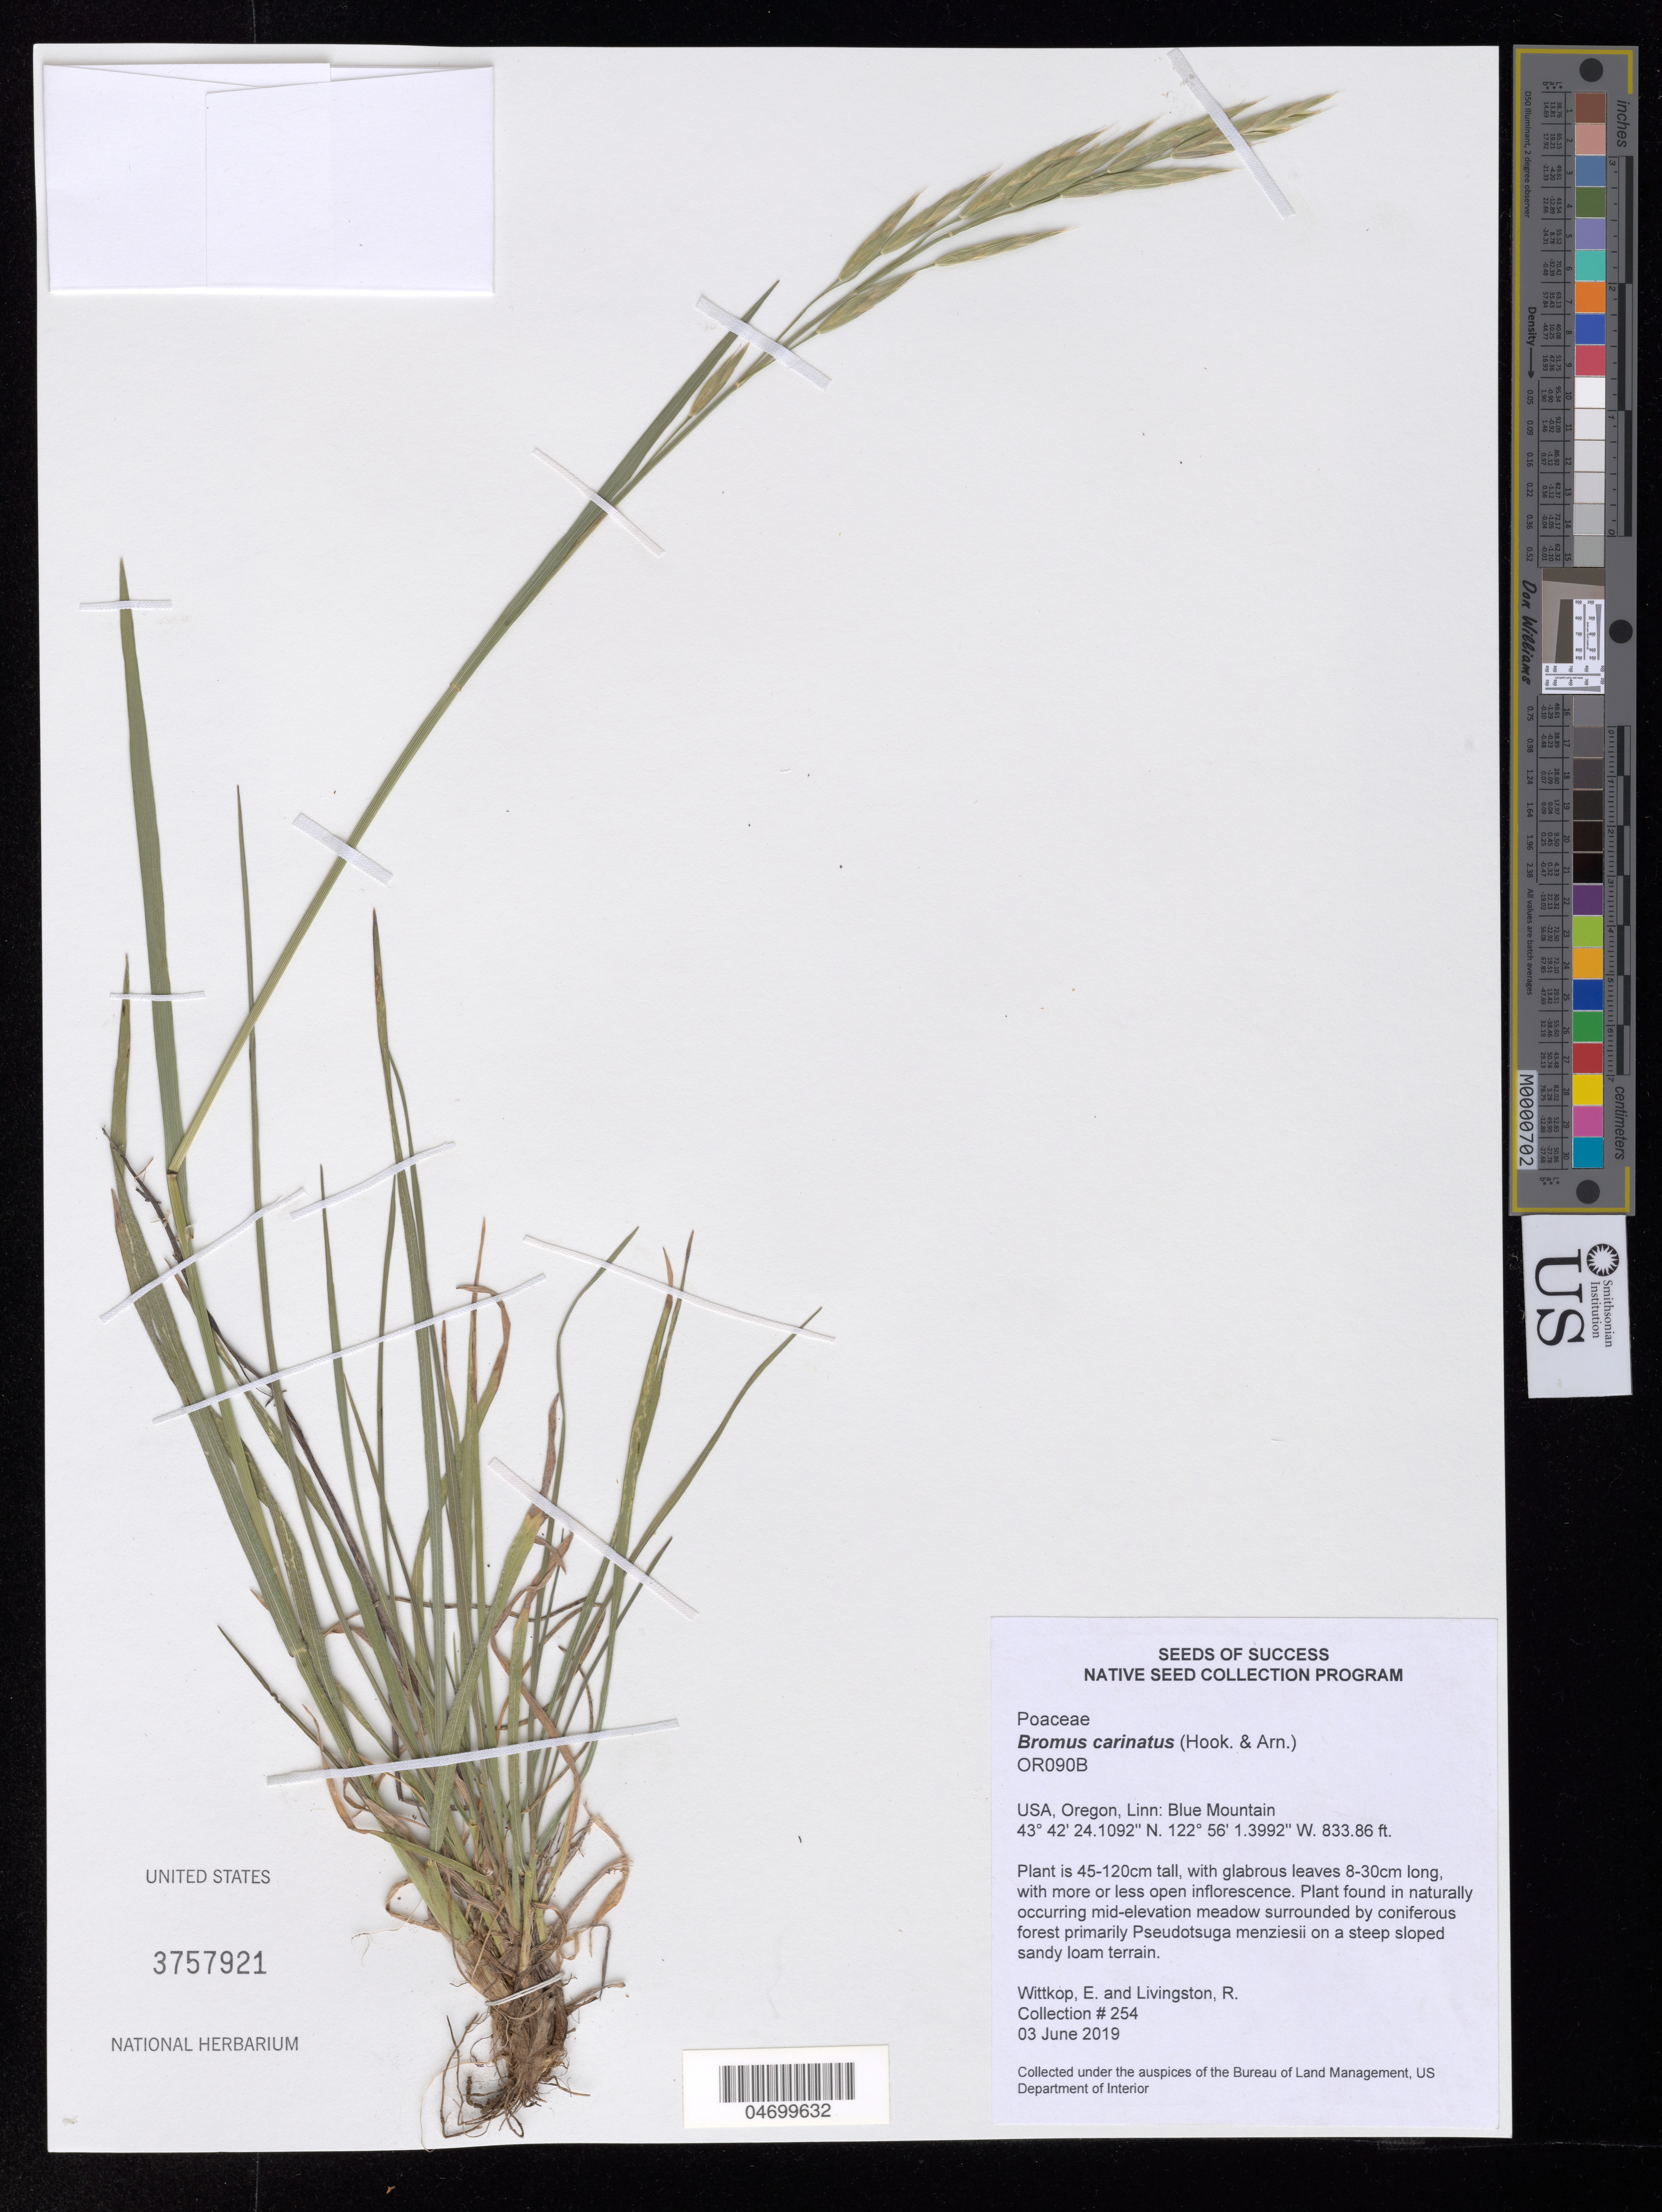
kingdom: Plantae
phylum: Tracheophyta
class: Liliopsida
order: Poales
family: Poaceae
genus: Bromus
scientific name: Bromus carinatus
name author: Hook. & Arn.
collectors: E. Wittkop & R. Livingston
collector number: OR090B-254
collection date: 2019-06-03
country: United States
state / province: Oregon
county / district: Linn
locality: Blue Mountain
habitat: Mid-elevation meadow surrounded by coniferous forest. Sandy loam terrain.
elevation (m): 254.16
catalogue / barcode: US 3757921